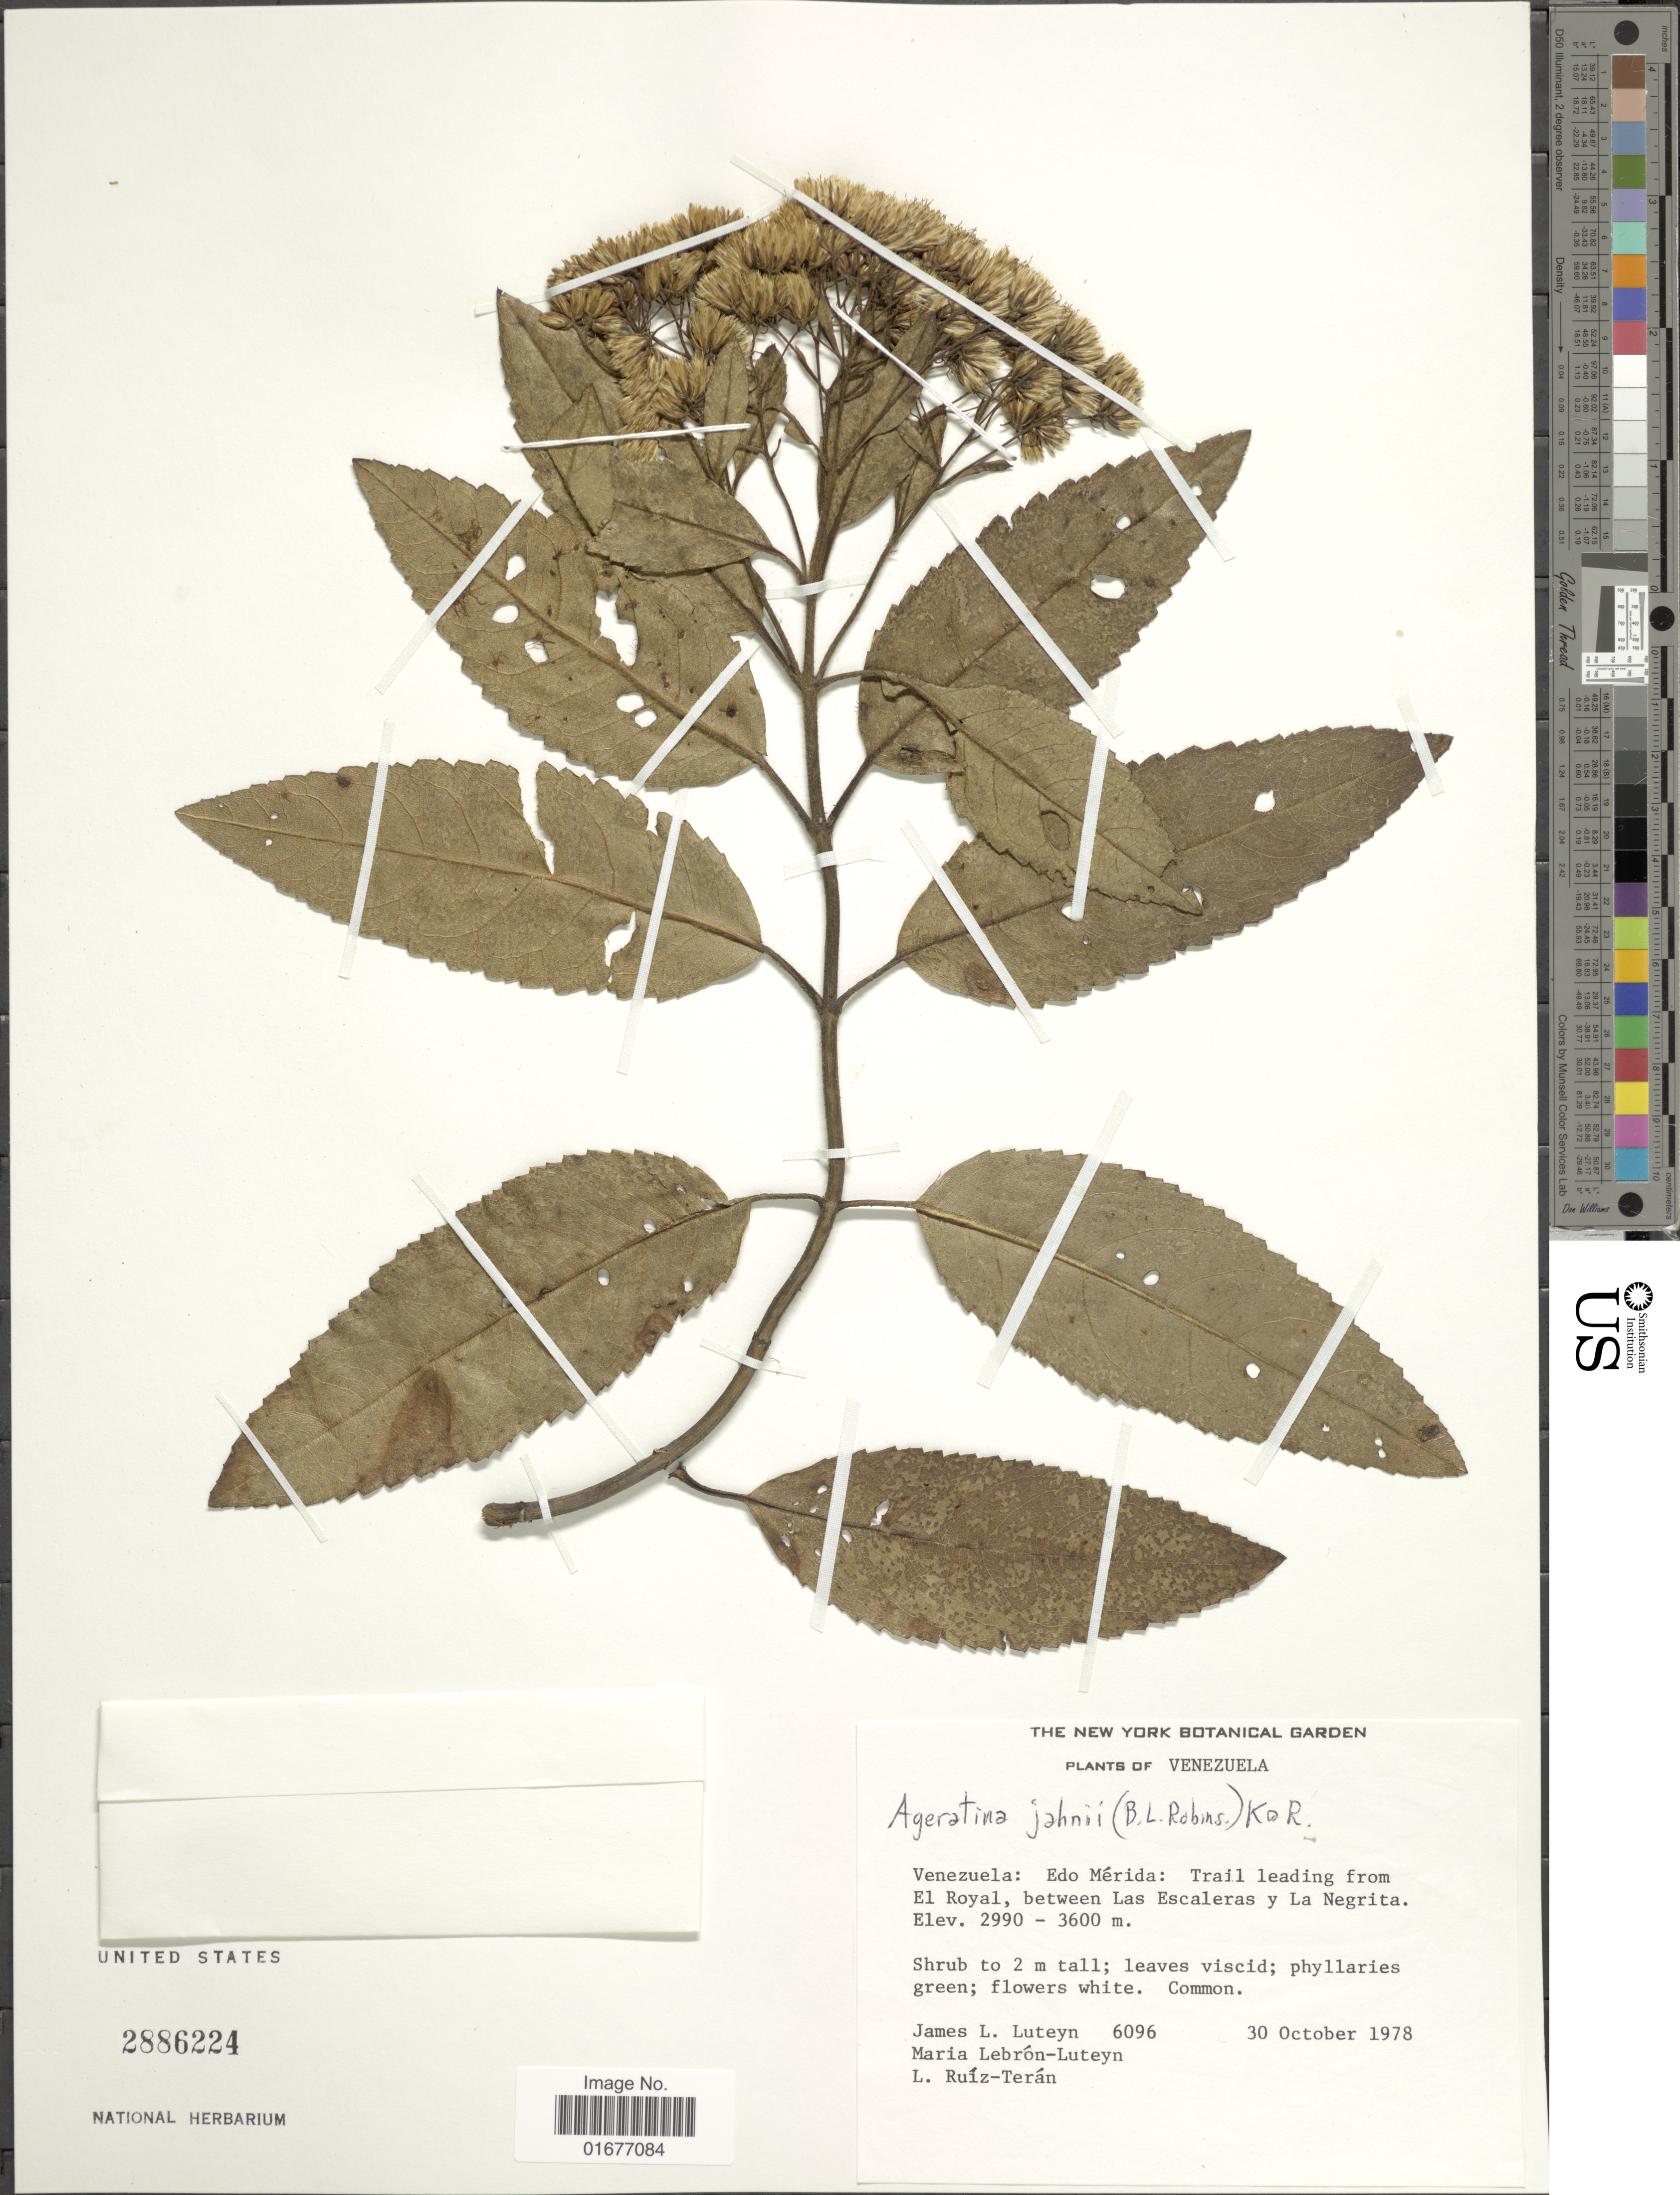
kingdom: Plantae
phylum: Tracheophyta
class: Magnoliopsida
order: Asterales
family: Asteraceae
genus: Ageratina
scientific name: Ageratina jahnii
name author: (B.L. Rob.) R.M. King & H. Rob.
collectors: J. L. Luteyn, M. L. Lebrón-Luteyn & L. E. Ruíz-Terán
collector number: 6096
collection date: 1978-10-30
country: Venezuela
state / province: Mérida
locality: Trail leading from El Royal, between Las Escaleras y La Negrita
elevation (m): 2990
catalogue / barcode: US 2886224